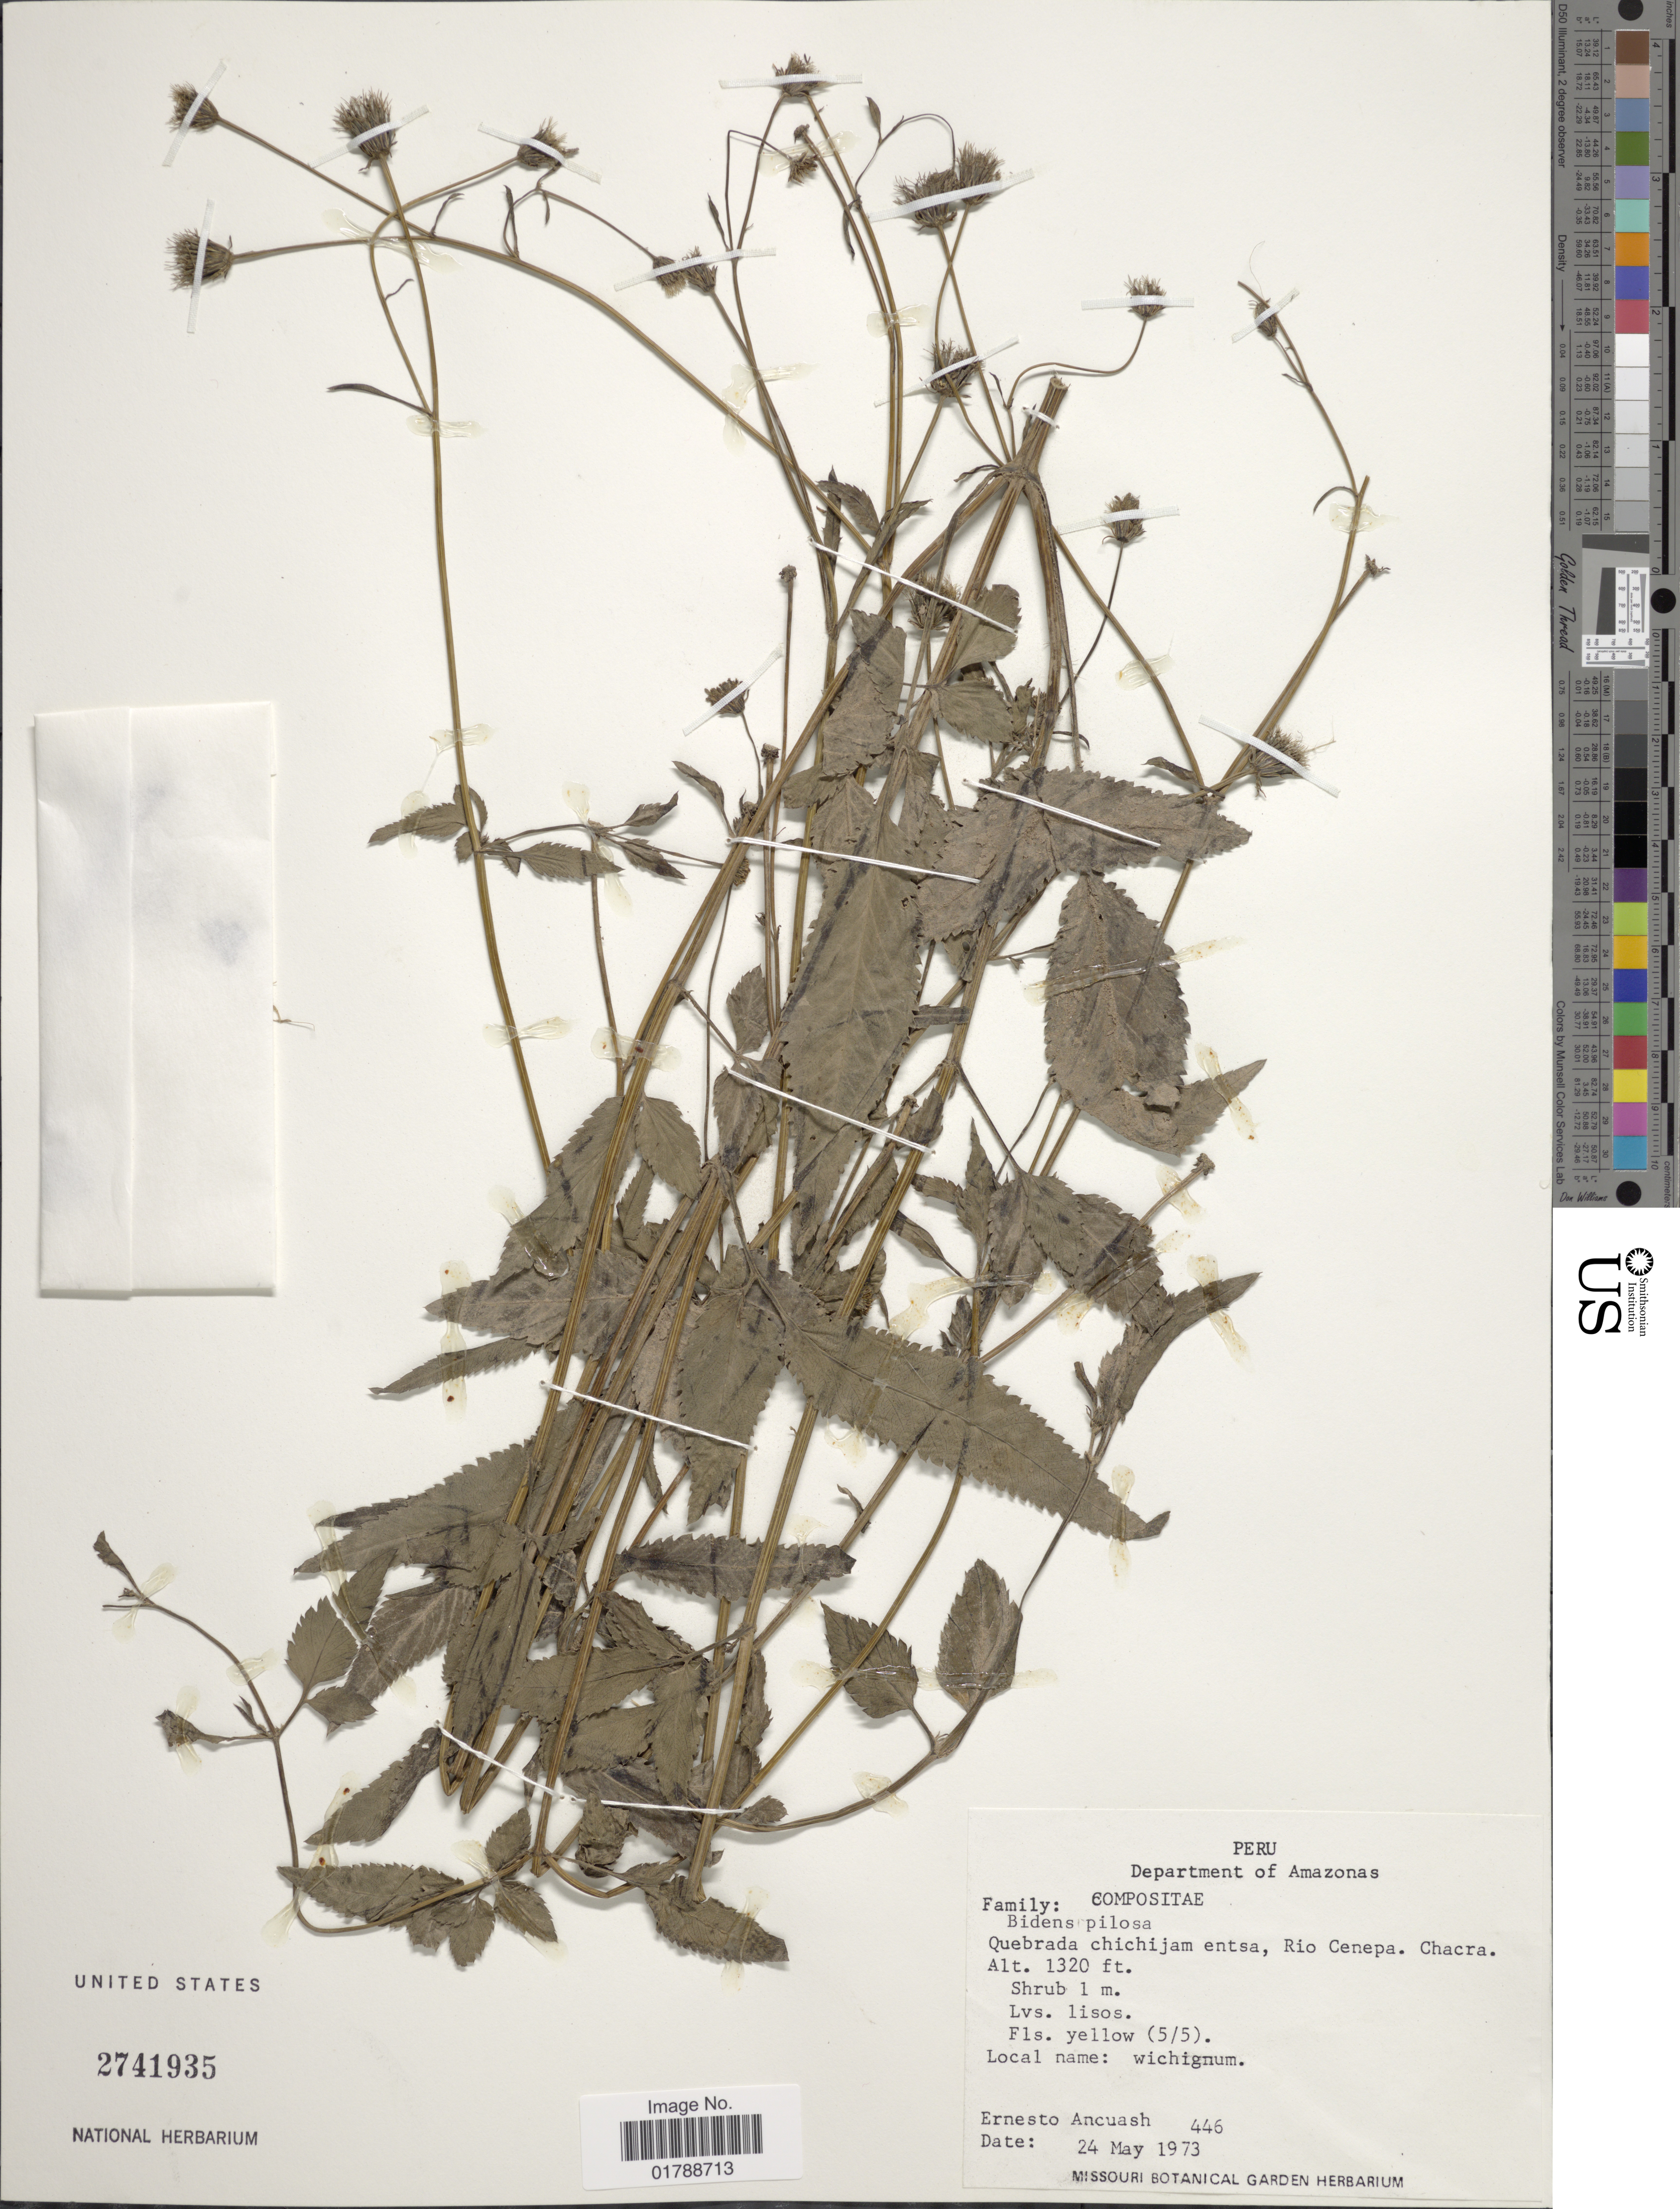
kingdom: Plantae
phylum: Tracheophyta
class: Magnoliopsida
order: Asterales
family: Asteraceae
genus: Bidens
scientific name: Bidens pilosa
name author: L.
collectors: E. Ancuash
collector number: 446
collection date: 1973-05-24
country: Peru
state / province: Amazonas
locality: Quebrada chichijam entsa, Rio Cenepa. Chacra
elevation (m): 402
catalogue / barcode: US 2741935